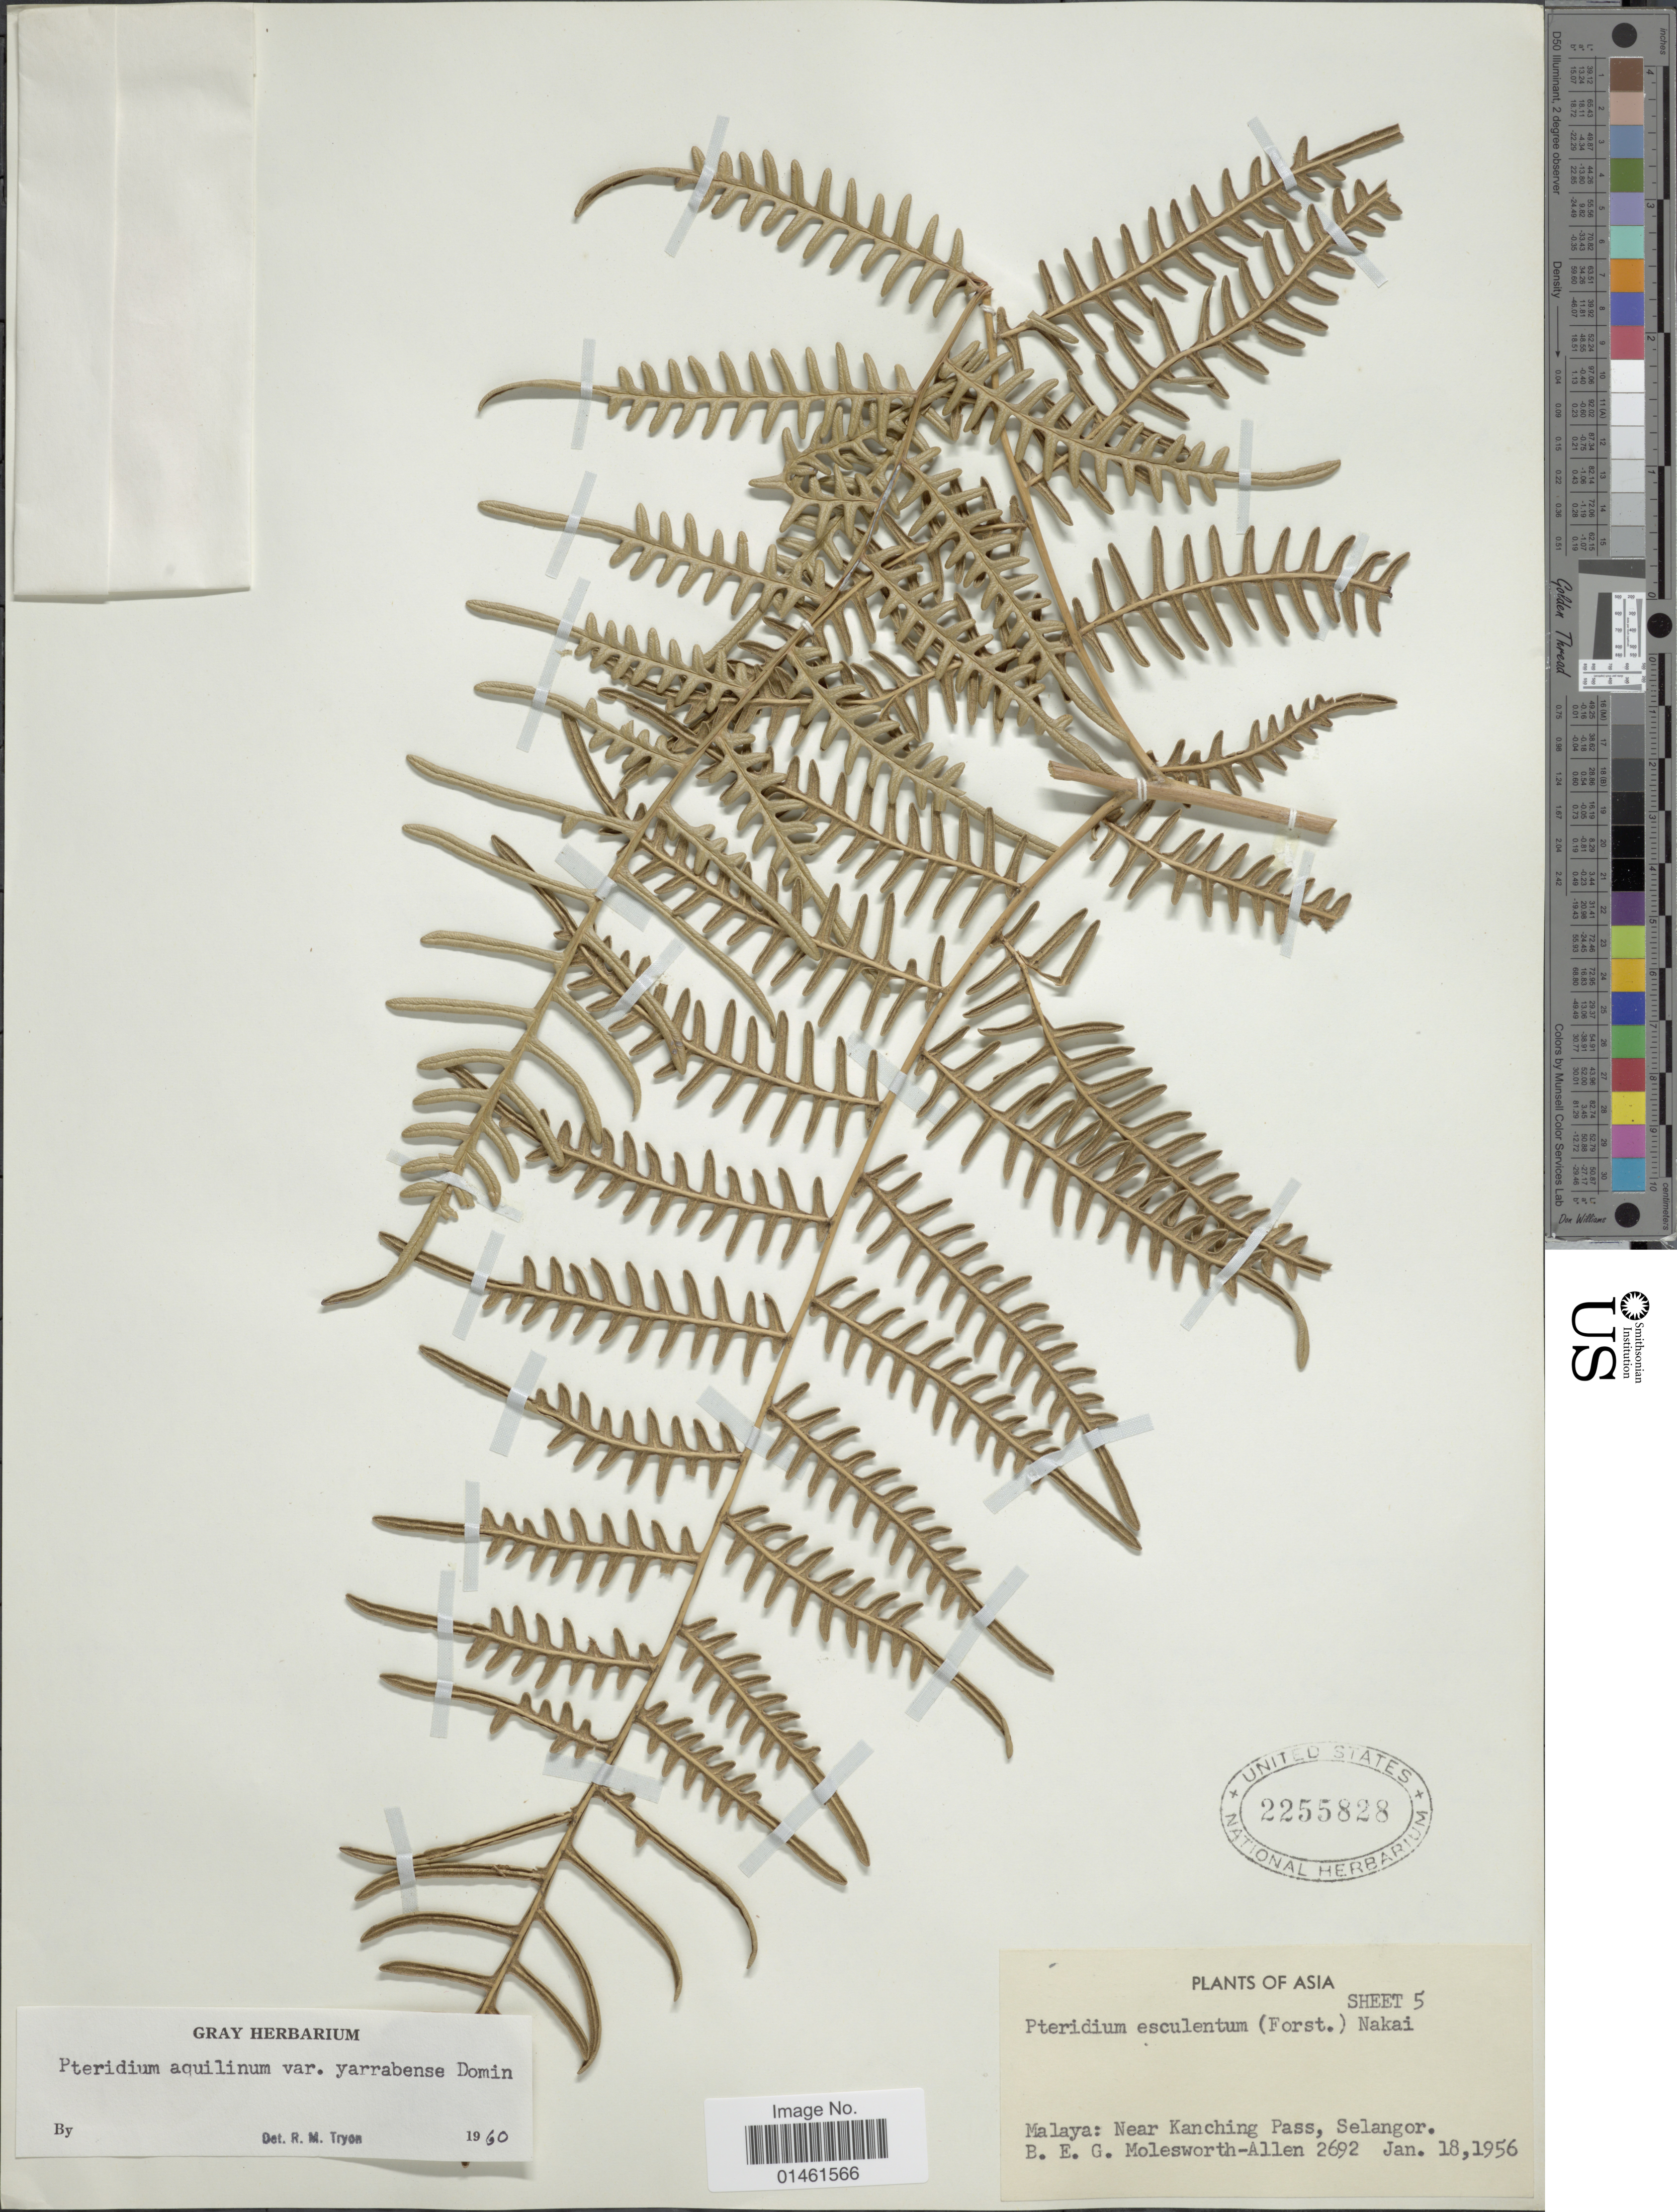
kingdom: Plantae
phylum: Tracheophyta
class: Polypodiopsida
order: Polypodiales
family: Dennstaedtiaceae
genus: Pteridium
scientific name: Pteridium aquilinum var. yarrabense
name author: Domin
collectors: B. E. G. Molesworth-Allen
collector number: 2692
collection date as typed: Transcribed d/m/y: 18/1/56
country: Malaysia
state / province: Selangor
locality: Malaya, near Kanching Pass, State Selangor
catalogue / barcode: US 2255828